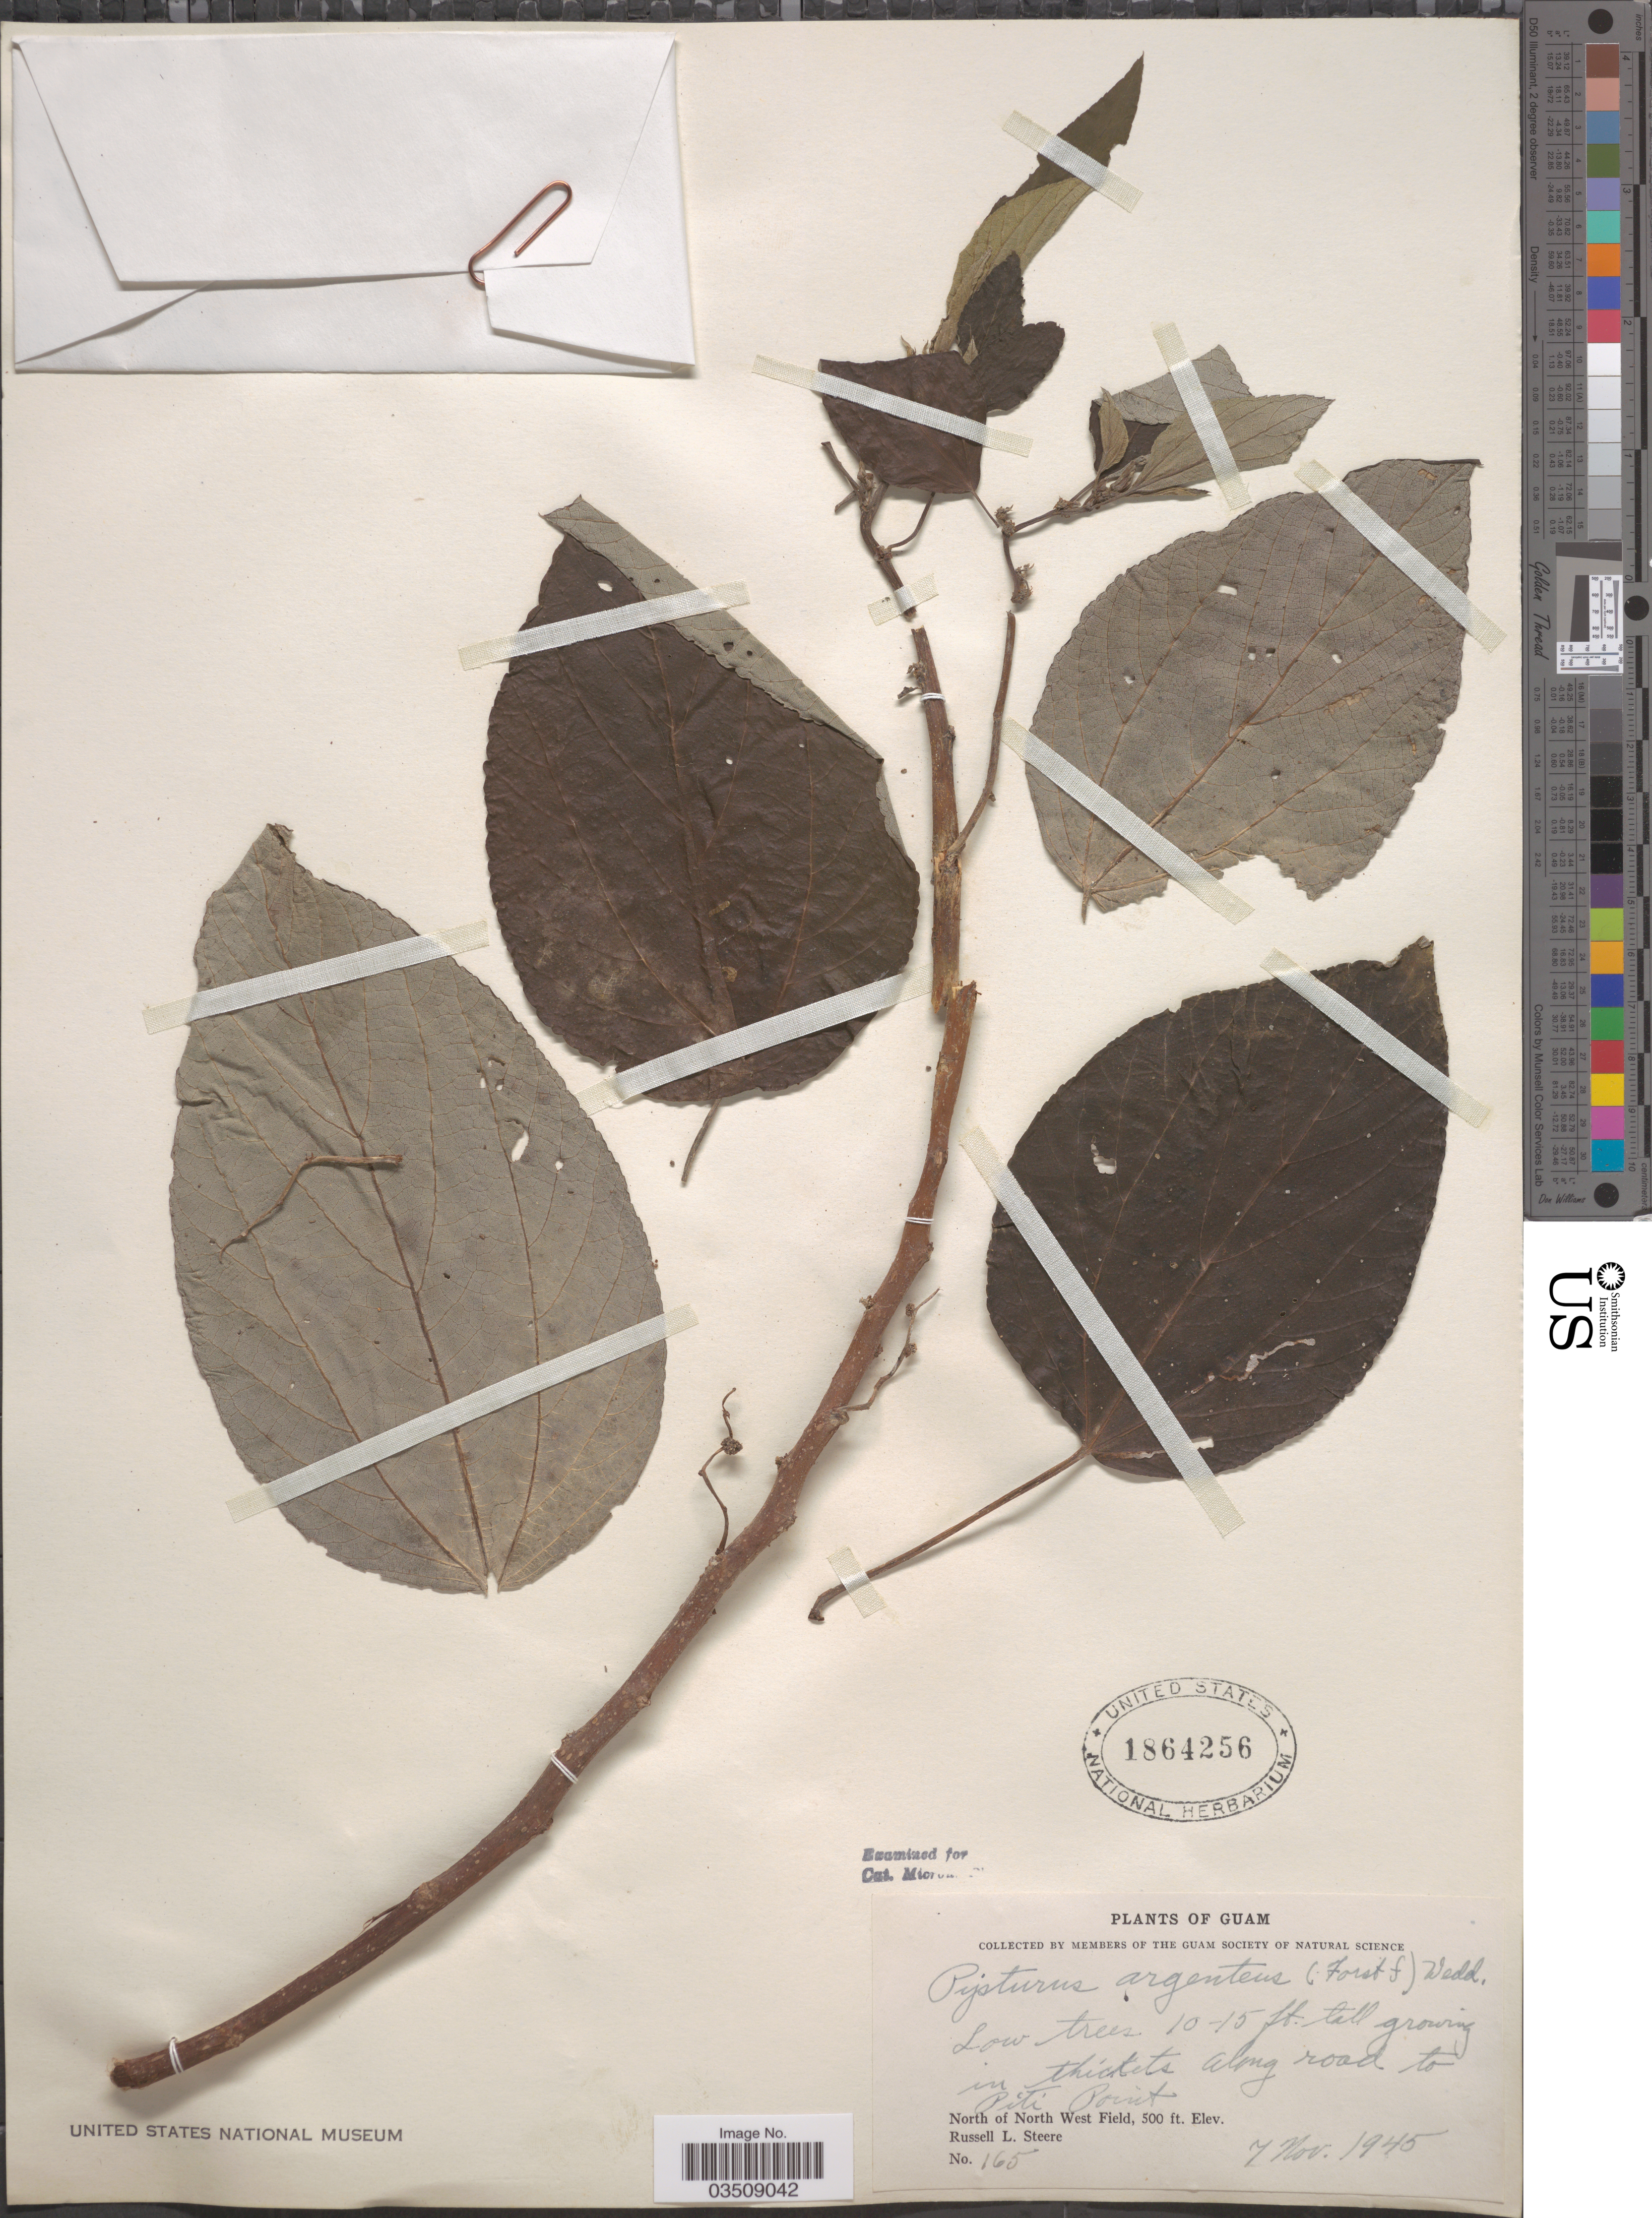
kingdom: Plantae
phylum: Tracheophyta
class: Magnoliopsida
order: Rosales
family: Urticaceae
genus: Pipturus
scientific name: Pipturus argenteus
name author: (G. Forst.) Wedd.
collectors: R. L. Steere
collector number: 165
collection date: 1945-11-07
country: Guam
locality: Along road to Piti Point. North of North West Field.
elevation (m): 152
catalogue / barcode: US 1864256